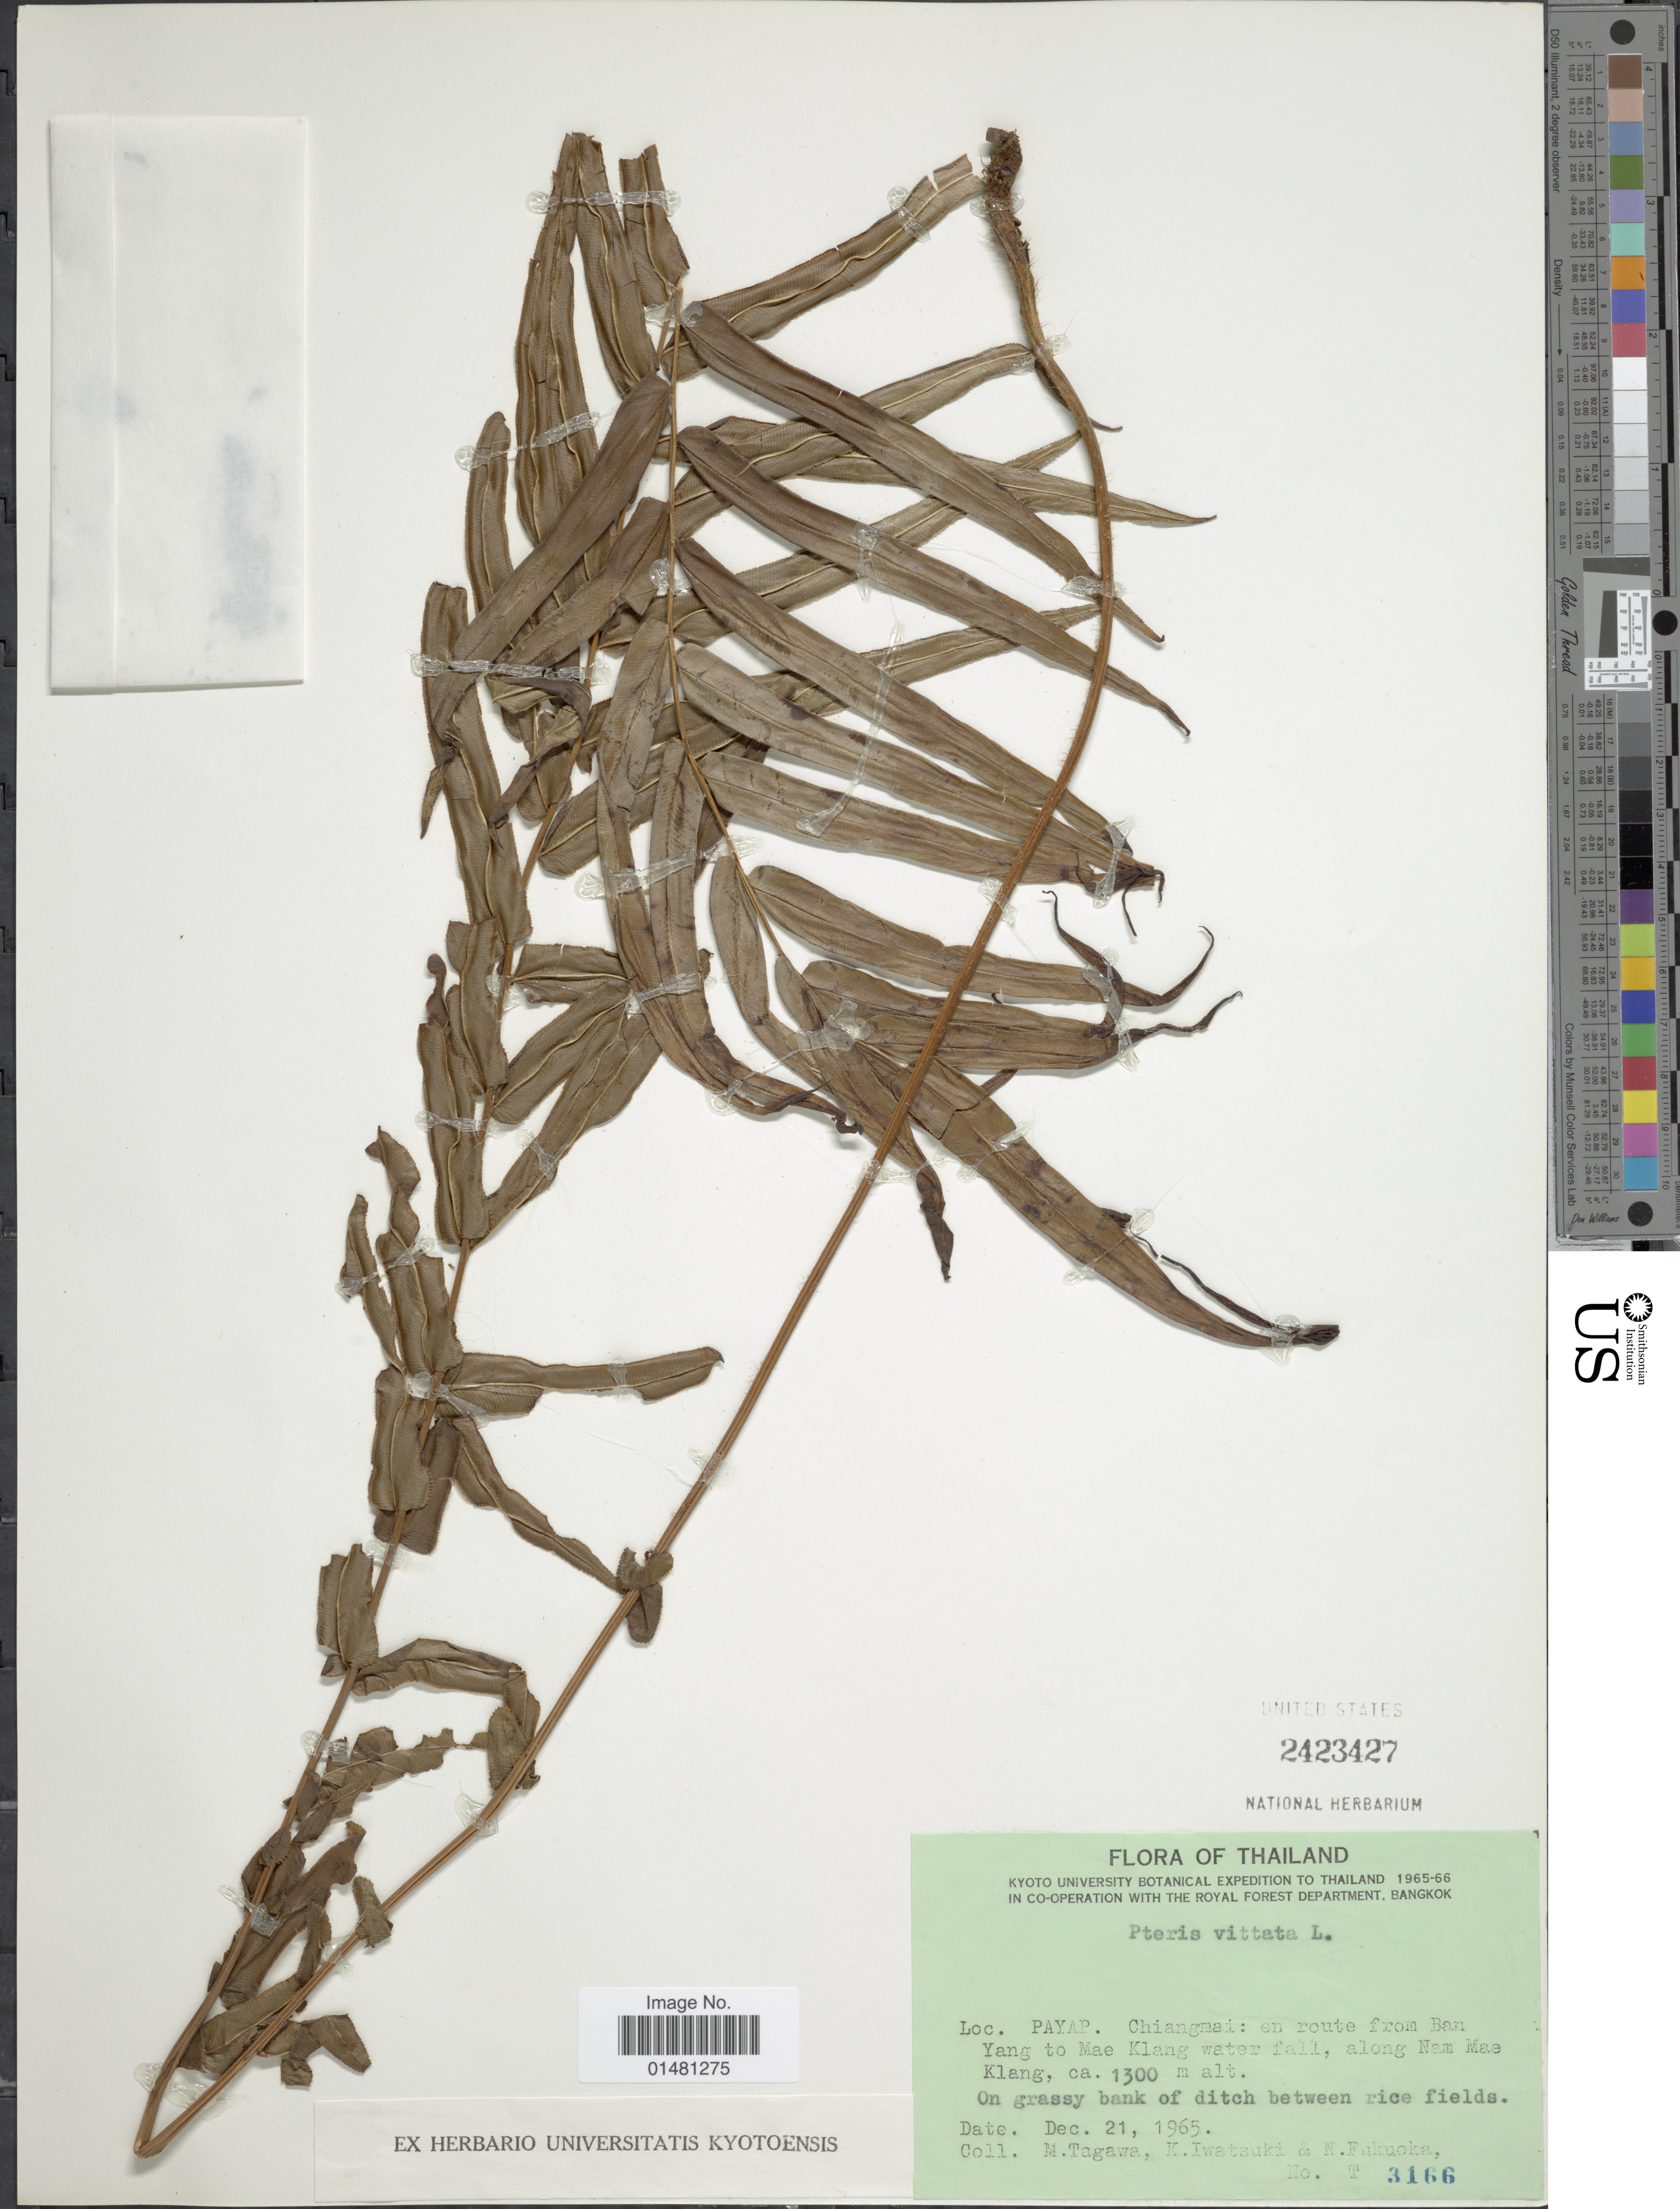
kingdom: Plantae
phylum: Tracheophyta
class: Polypodiopsida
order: Polypodiales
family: Pteridaceae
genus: Pteris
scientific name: Pteris vittata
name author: L.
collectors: M. Tagawa, K. Iwatsuki & N. Fukuoka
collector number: T 3166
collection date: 1965-12-21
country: Thailand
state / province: Chiang Mai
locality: Payap. Chiangmai: en route from Ban Yang to Mae Klang water fall, along Nam Mae Klang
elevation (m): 1300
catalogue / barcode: US 2423427